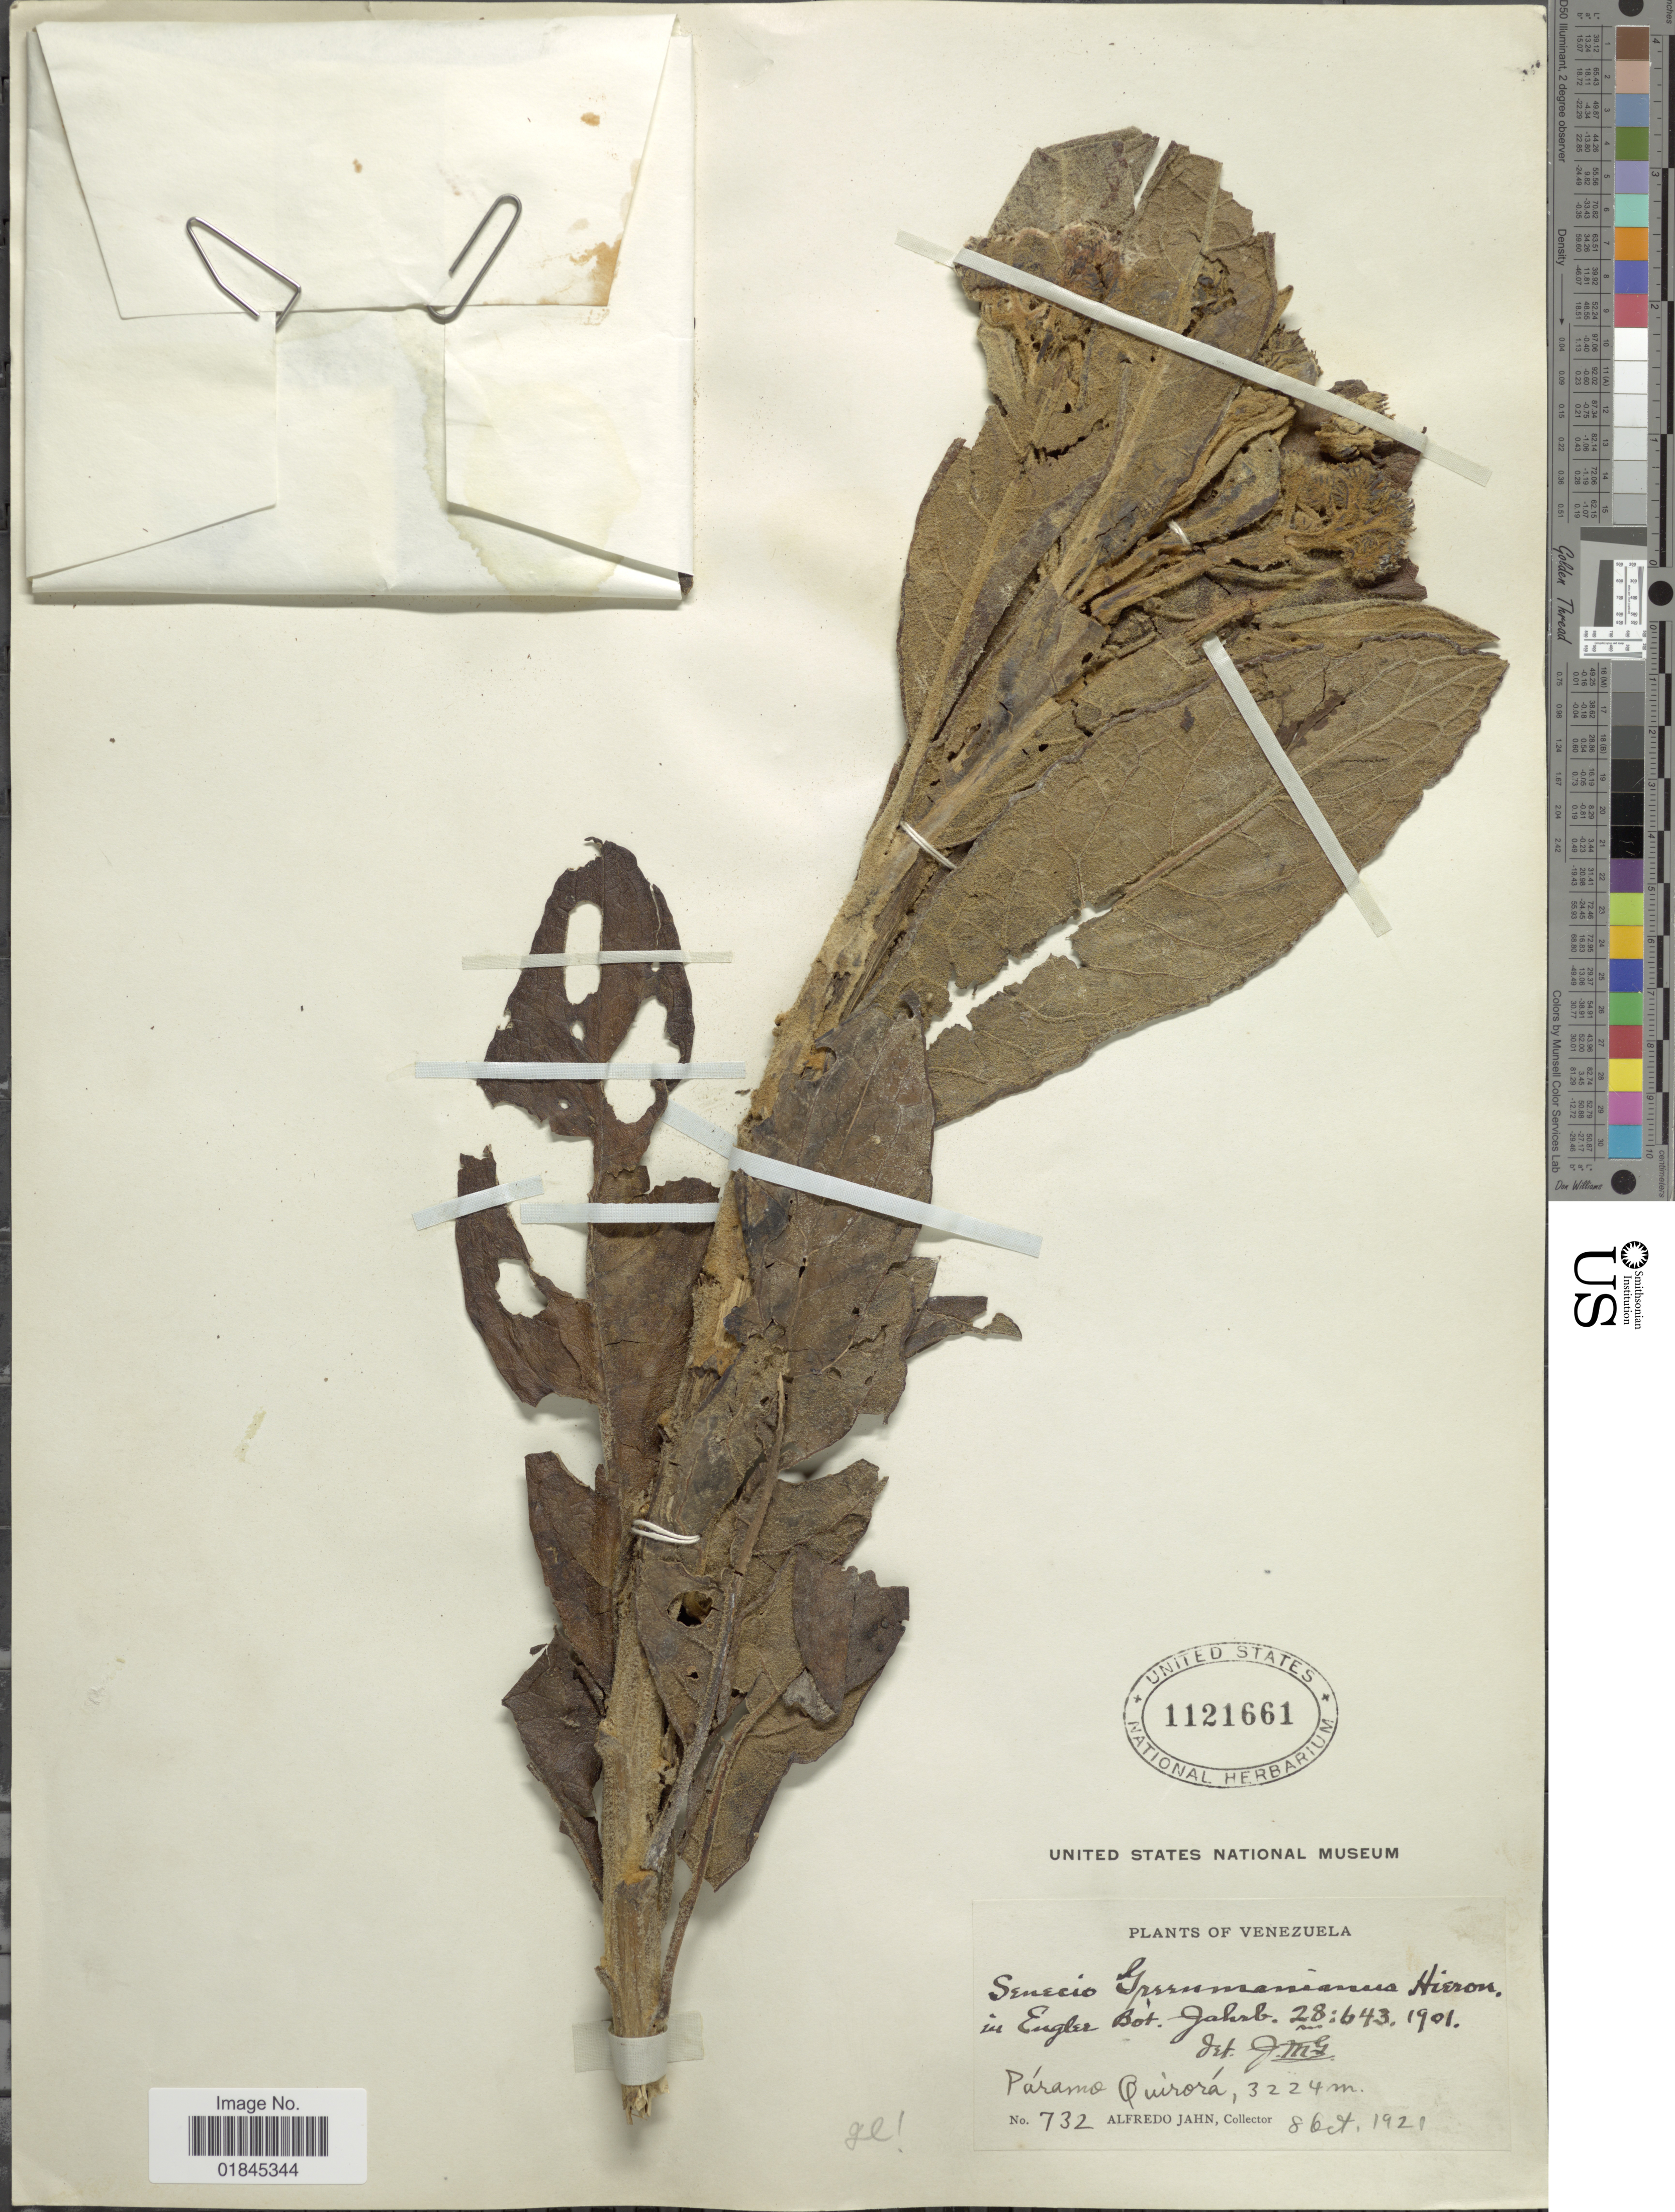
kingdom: Plantae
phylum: Tracheophyta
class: Magnoliopsida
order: Asterales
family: Asteraceae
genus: Pentacalia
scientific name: Pentacalia greenmaniana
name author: (Hieron.) Cuatrec.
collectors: A. Jahn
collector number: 732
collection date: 1921-10-08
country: Venezuela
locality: Páramo Quirorá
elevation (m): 3224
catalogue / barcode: US 1121661